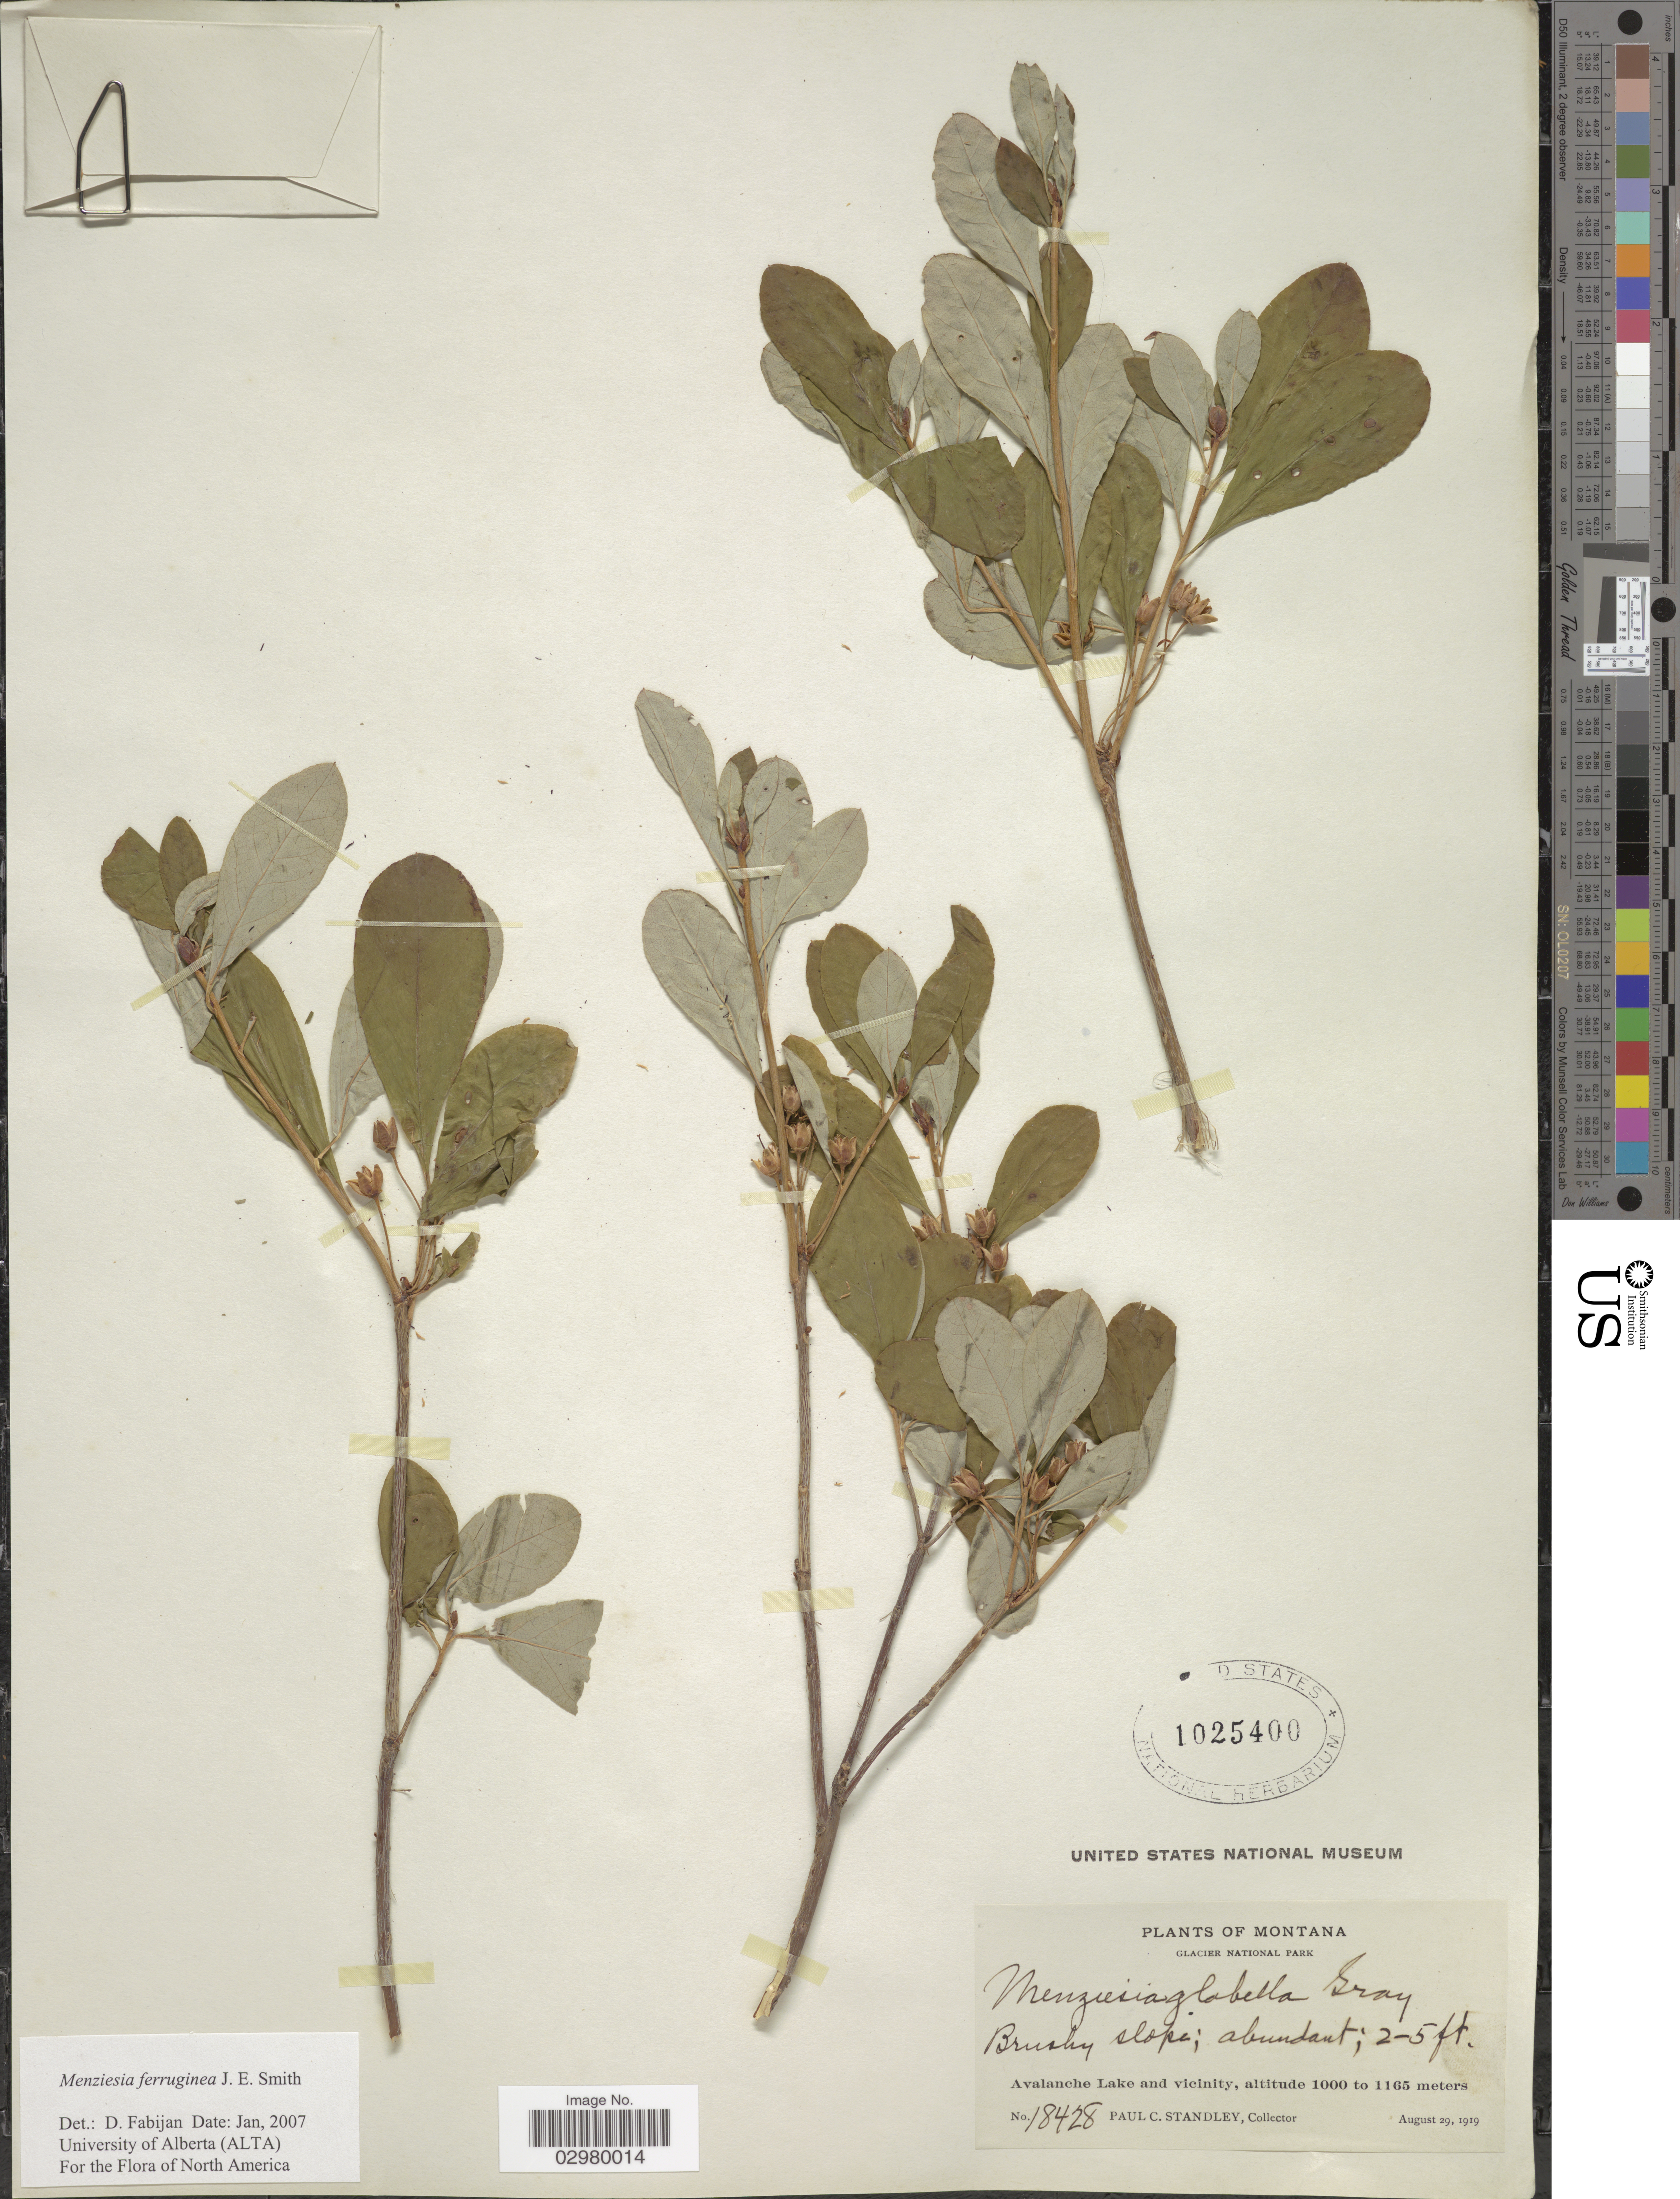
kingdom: Plantae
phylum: Tracheophyta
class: Magnoliopsida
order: Ericales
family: Ericaceae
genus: Menziesia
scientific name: Menziesia ferruginea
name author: Sm.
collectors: P. C. Standley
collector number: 18428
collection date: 1919-08-29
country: United States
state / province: Montana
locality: Glacier National Park. Avalanche Lake and vicinity.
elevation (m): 1000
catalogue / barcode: US 1025400